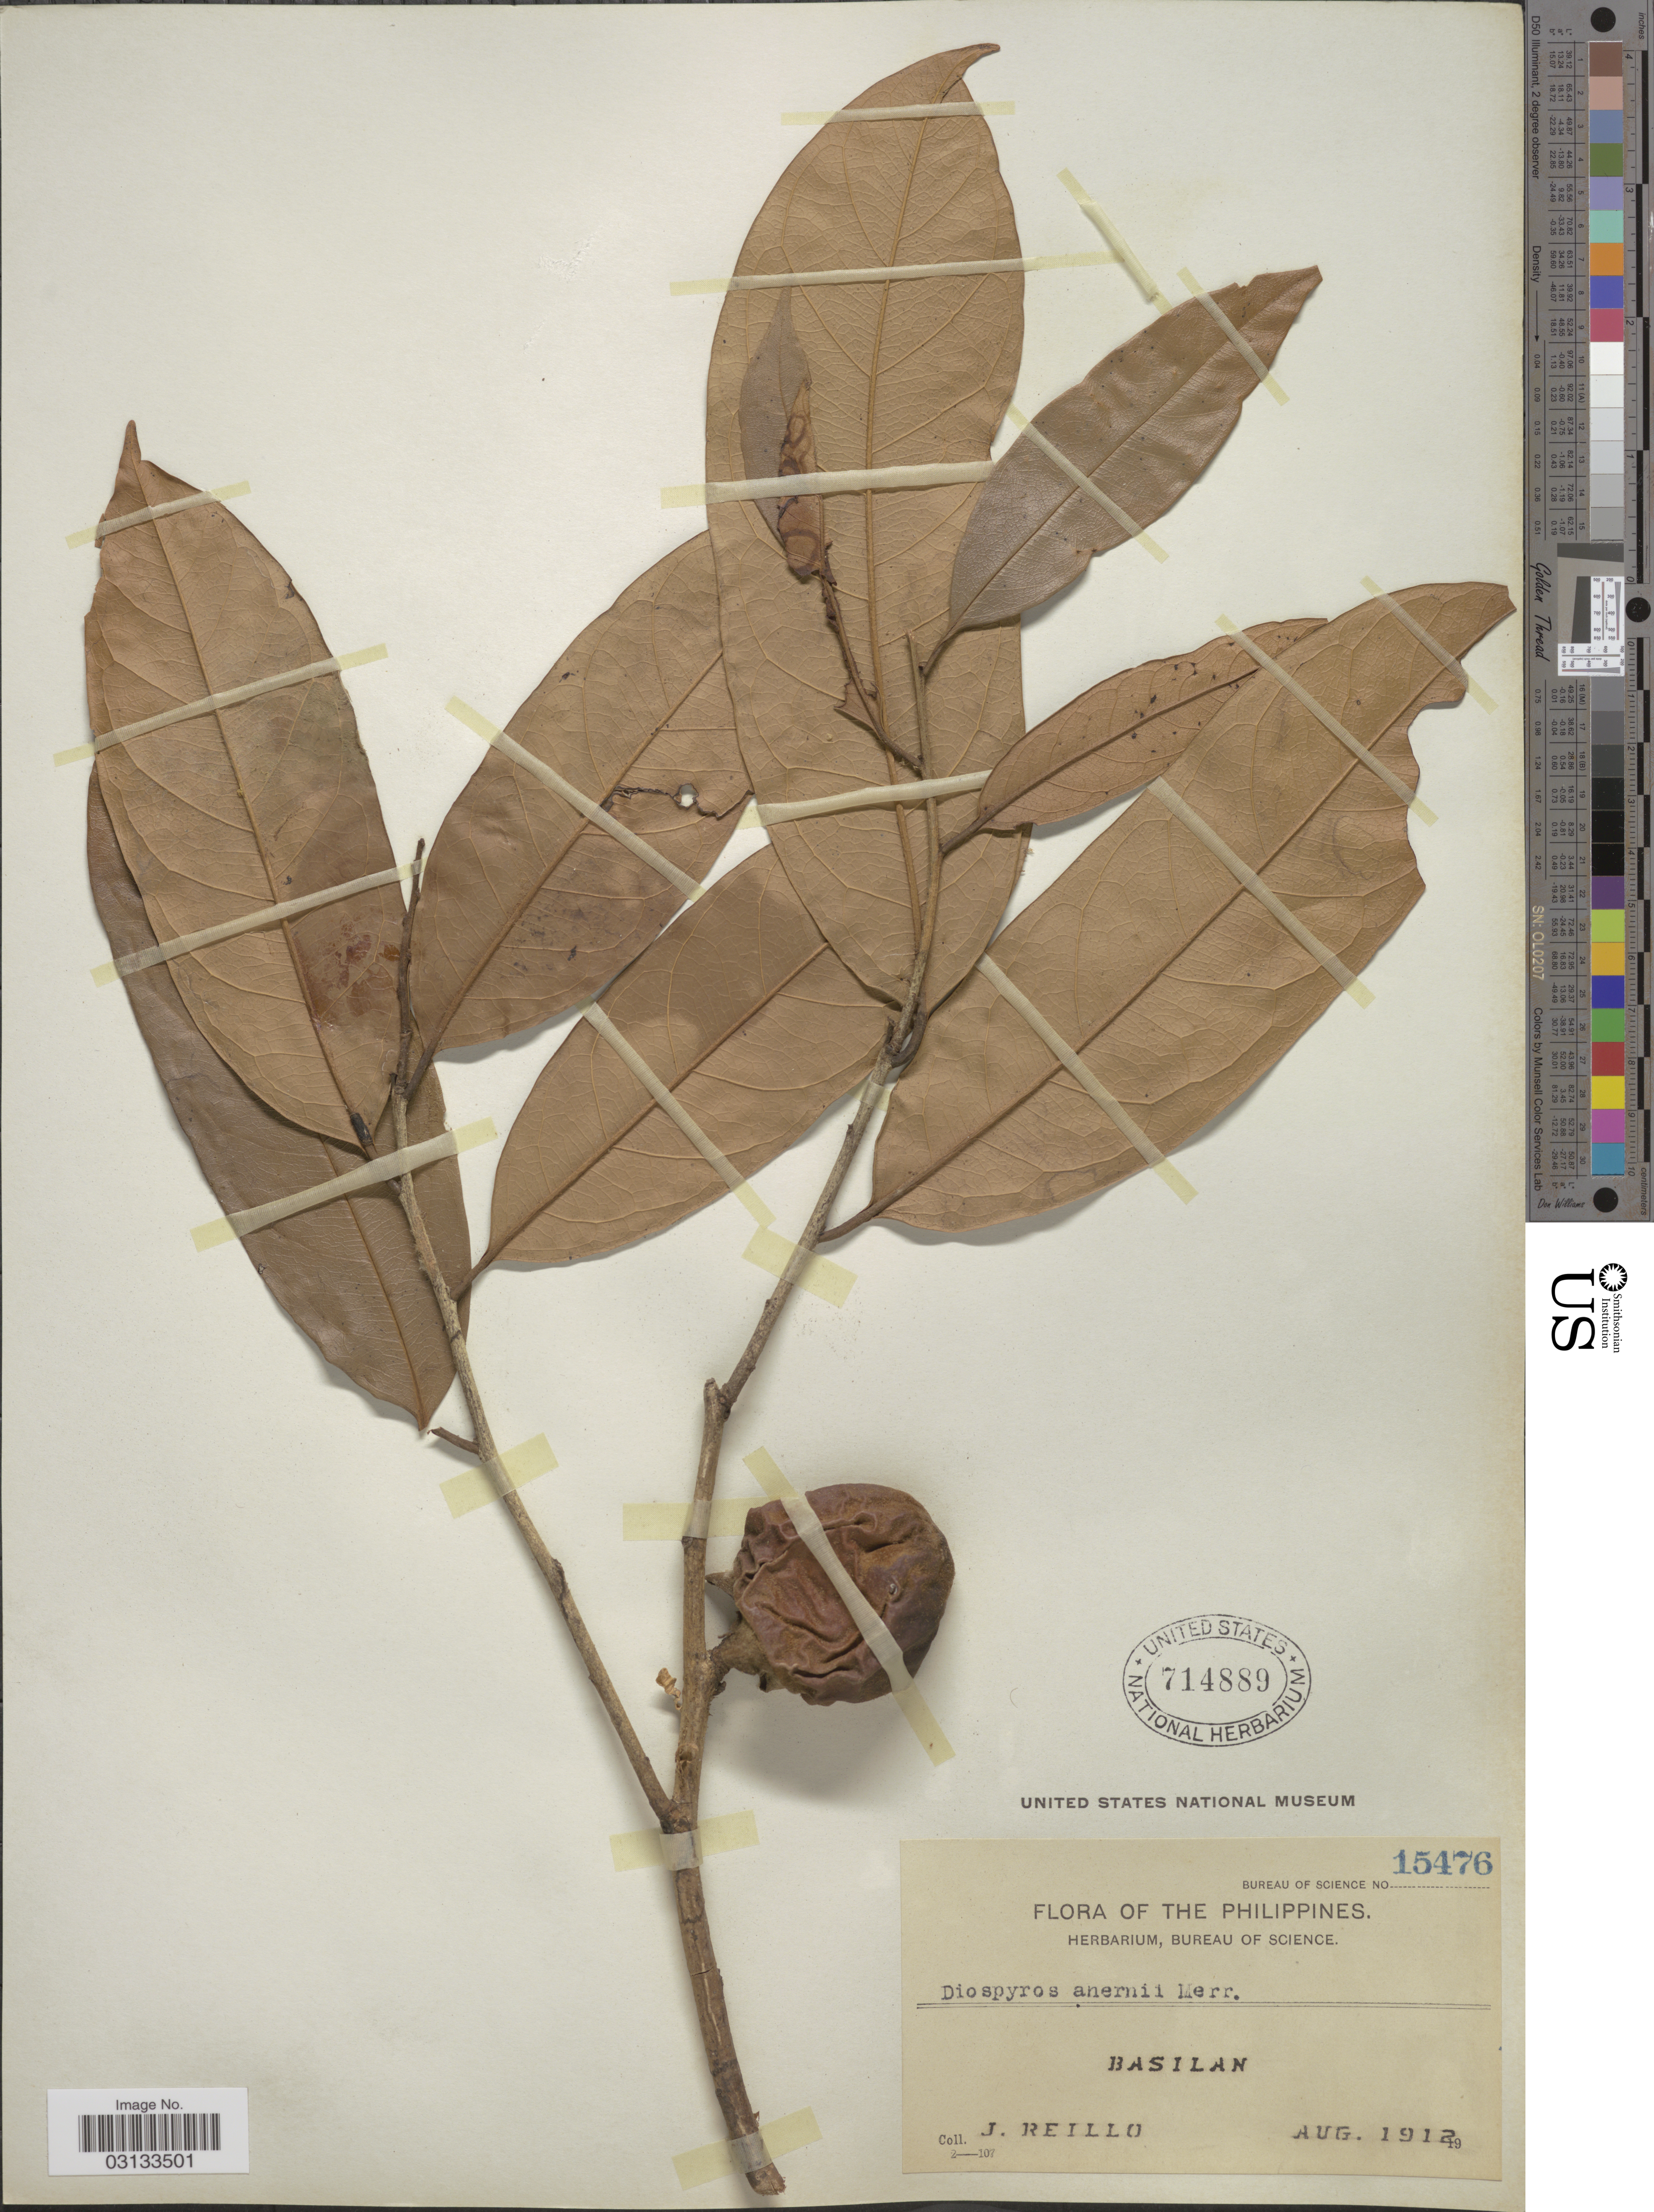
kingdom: Plantae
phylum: Tracheophyta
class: Magnoliopsida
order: Ericales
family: Ebenaceae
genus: Diospyros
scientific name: Diospyros ahernii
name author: Merr.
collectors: J. Reillo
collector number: Bureau of Science 15476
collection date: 1912-08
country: Philippines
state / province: Muslim Mindanao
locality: Basilan.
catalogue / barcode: US 714889